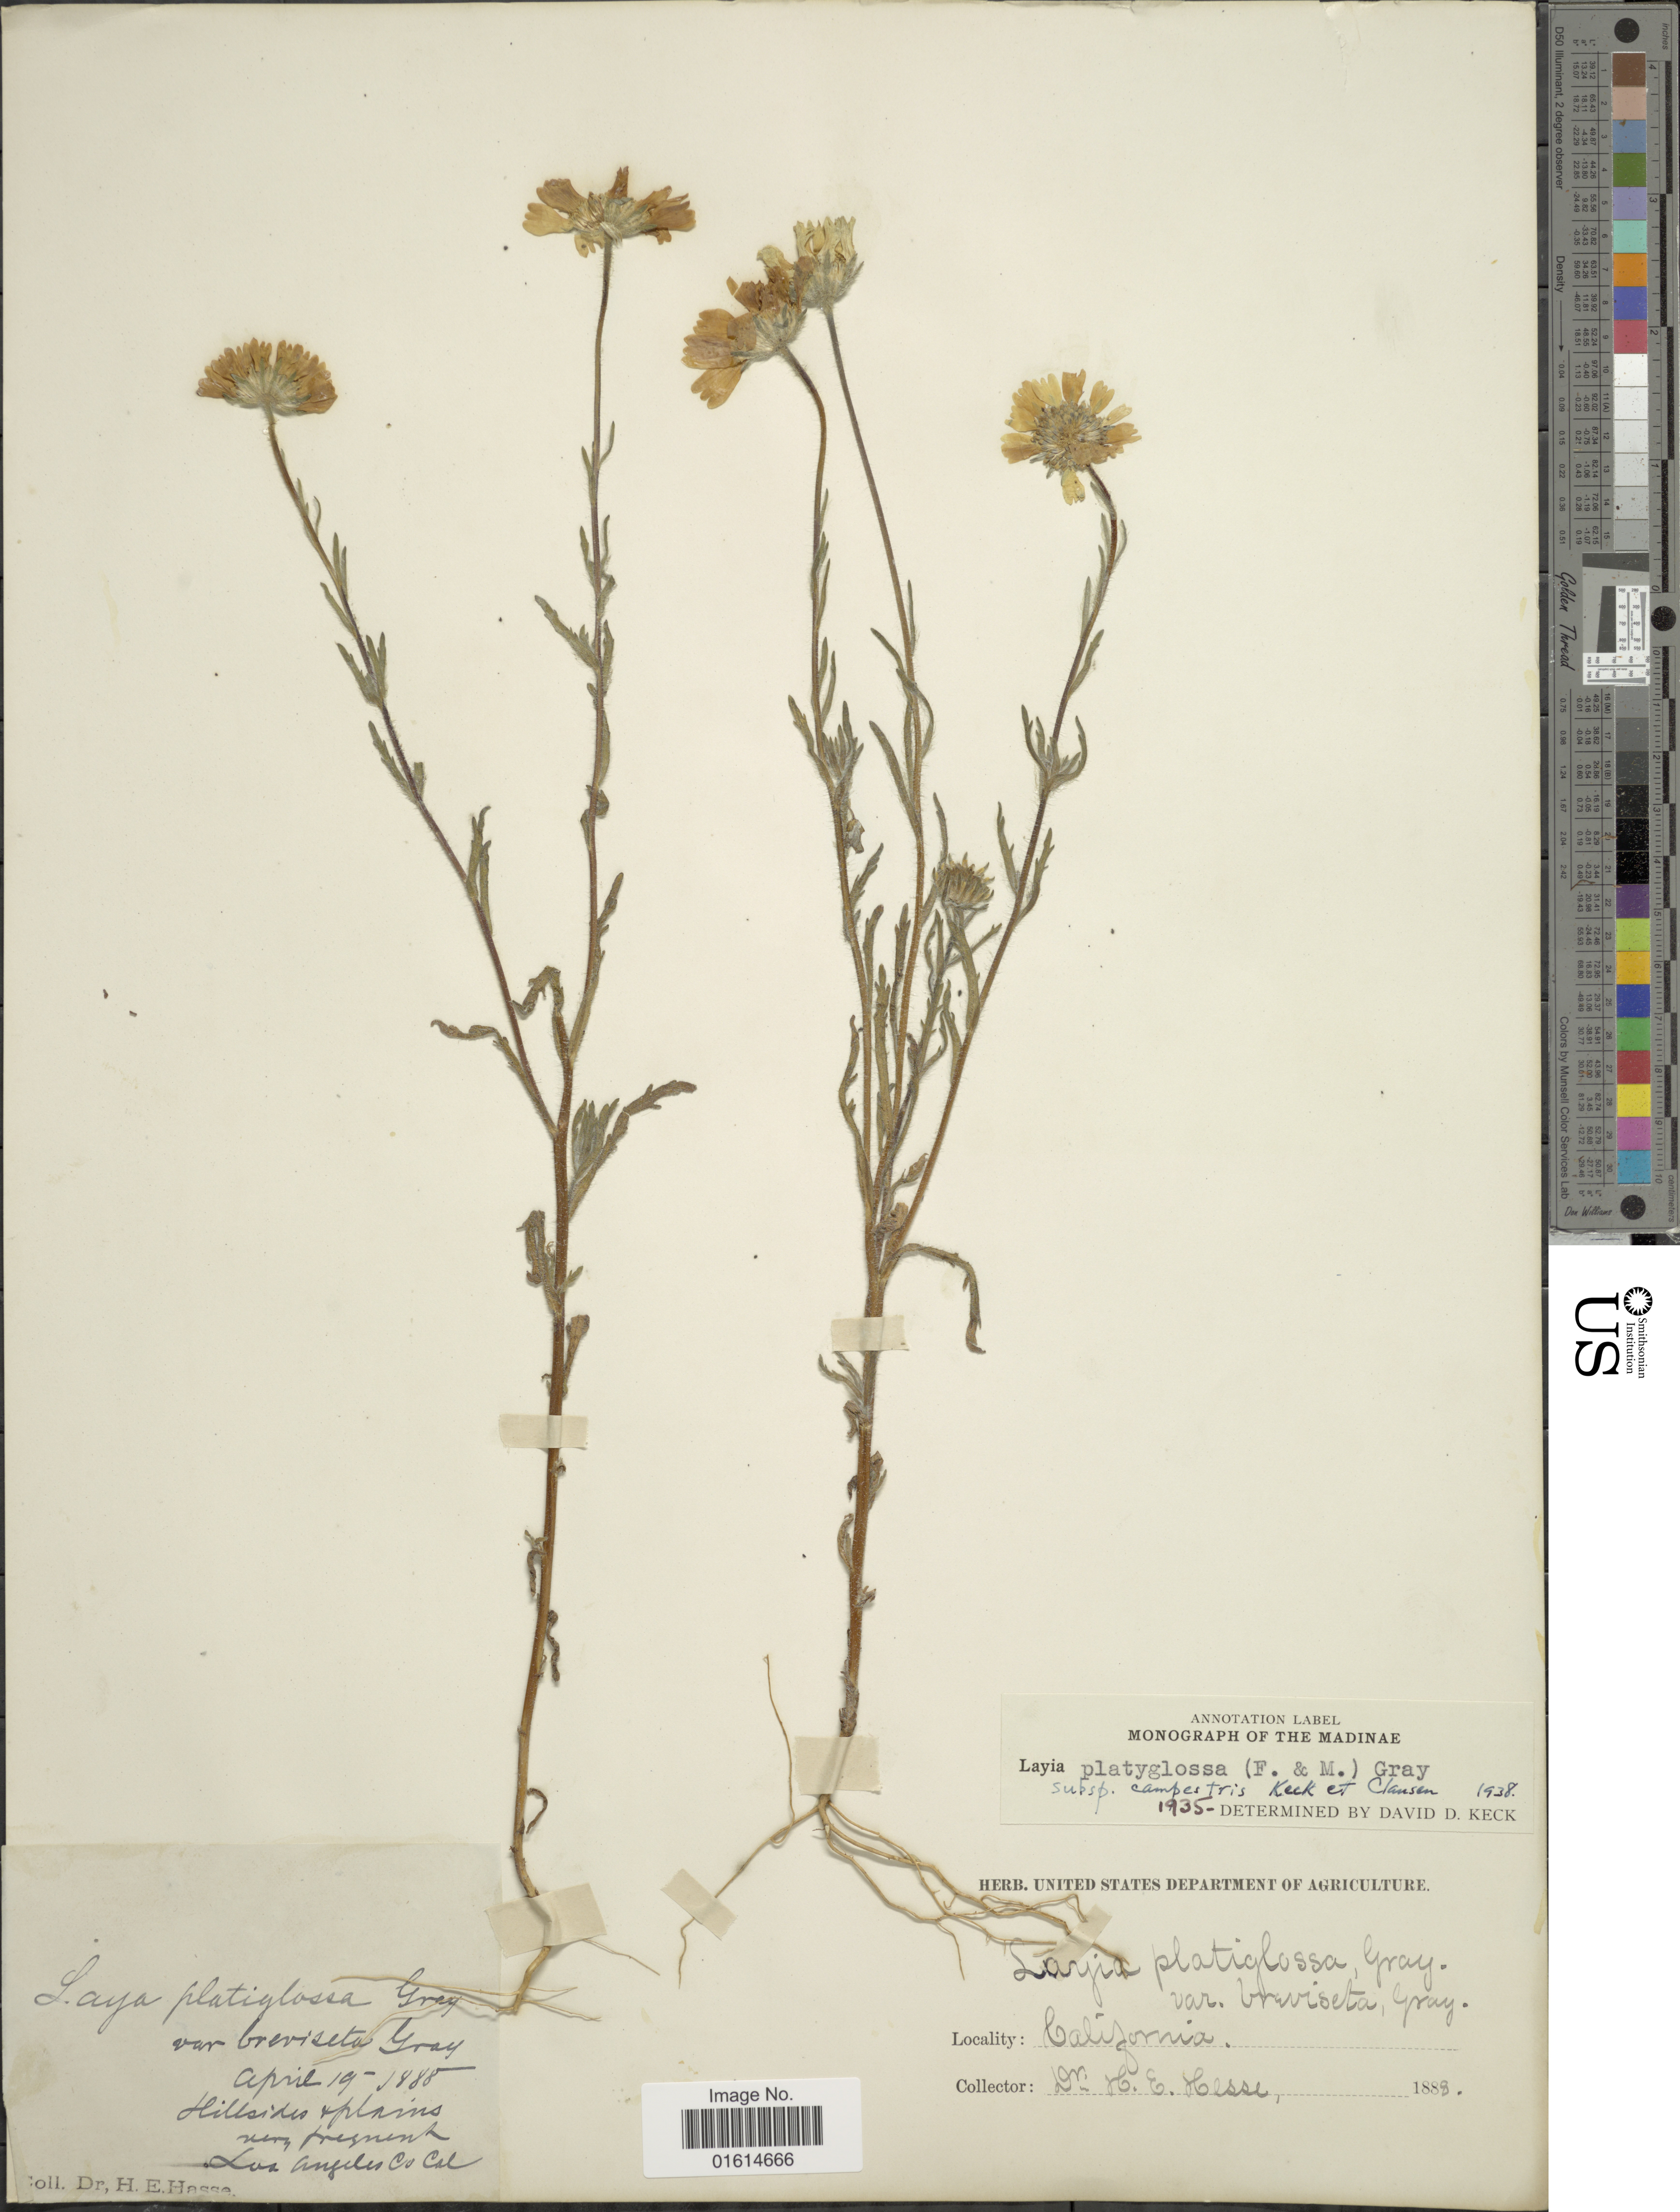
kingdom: Plantae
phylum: Tracheophyta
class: Magnoliopsida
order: Asterales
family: Asteraceae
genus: Layia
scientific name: Layia platyglossa subsp. campestris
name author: D.D. Keck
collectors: H. E. Hasse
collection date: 1888-04-19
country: United States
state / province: California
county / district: Los Angeles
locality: Hillsides plains, near Fresment, Los Angeles Co.